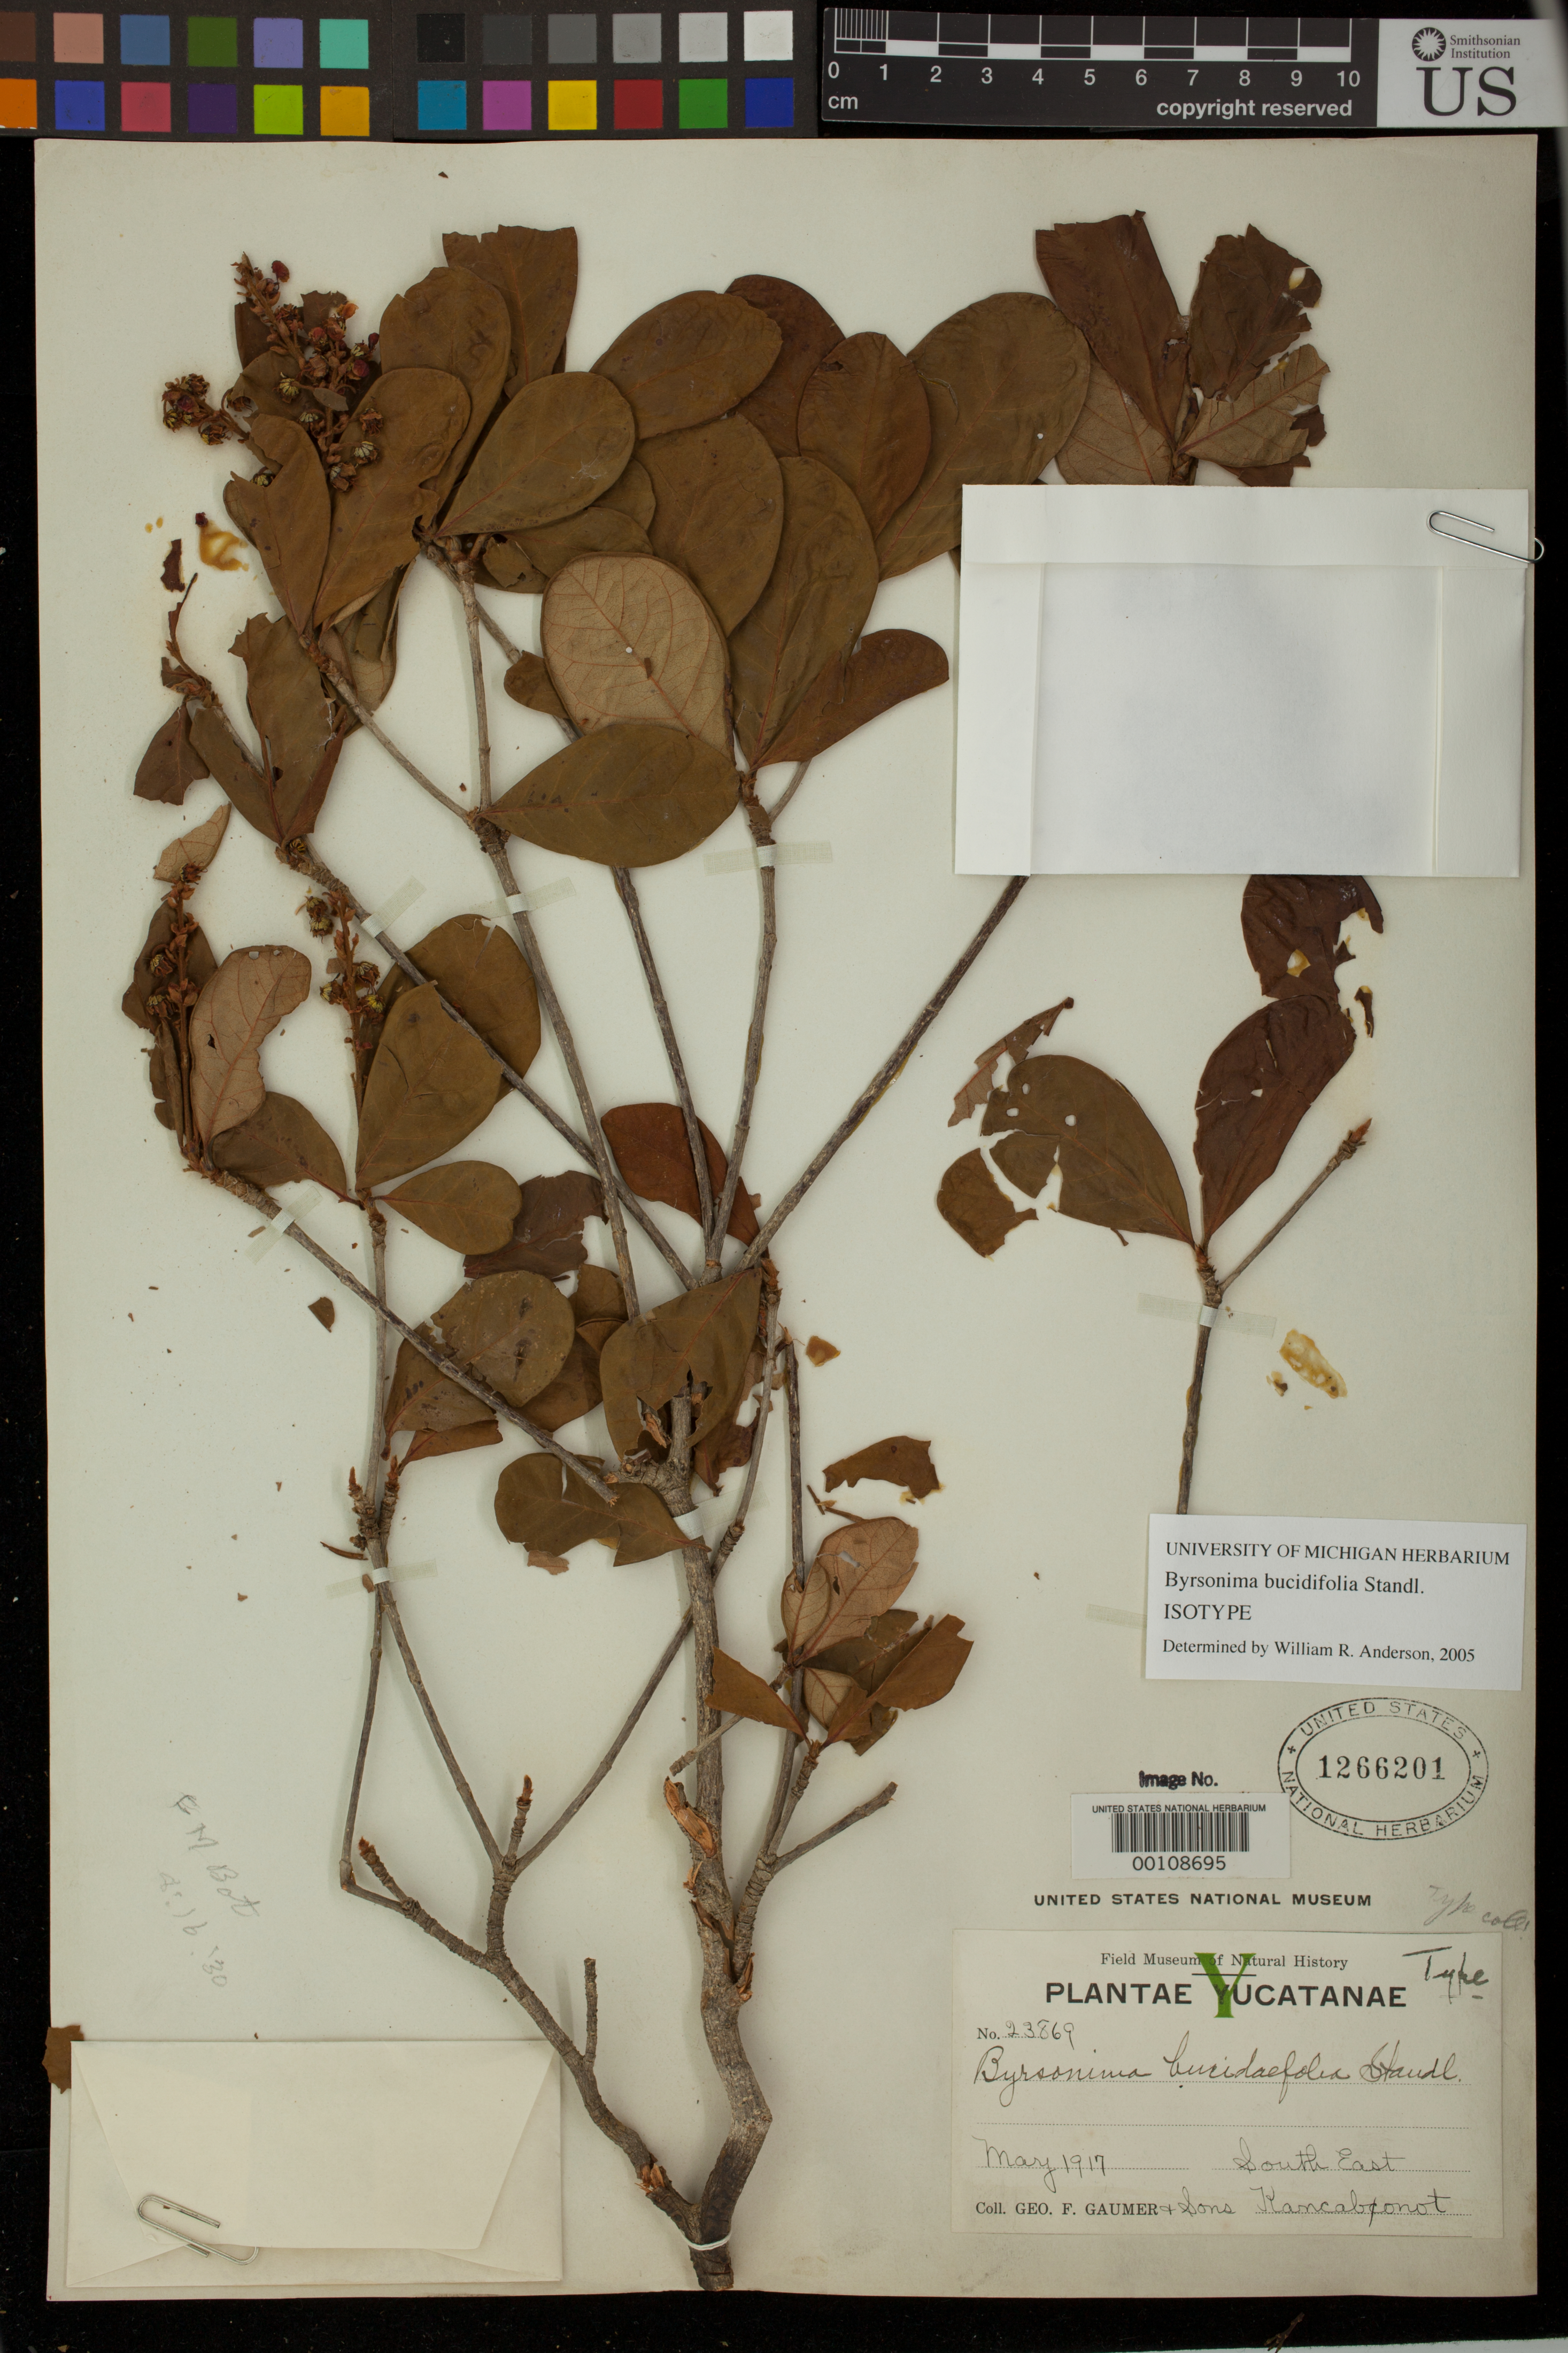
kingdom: Plantae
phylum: Tracheophyta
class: Magnoliopsida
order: Malpighiales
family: Malpighiaceae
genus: Byrsonima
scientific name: Byrsonima bucidaefolia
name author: Standl.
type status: Isotype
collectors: G. F. Gaumer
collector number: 23869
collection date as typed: May 1917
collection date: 1917-05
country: Mexico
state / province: Yucatán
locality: Kancabtsonot.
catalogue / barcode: US 1266201